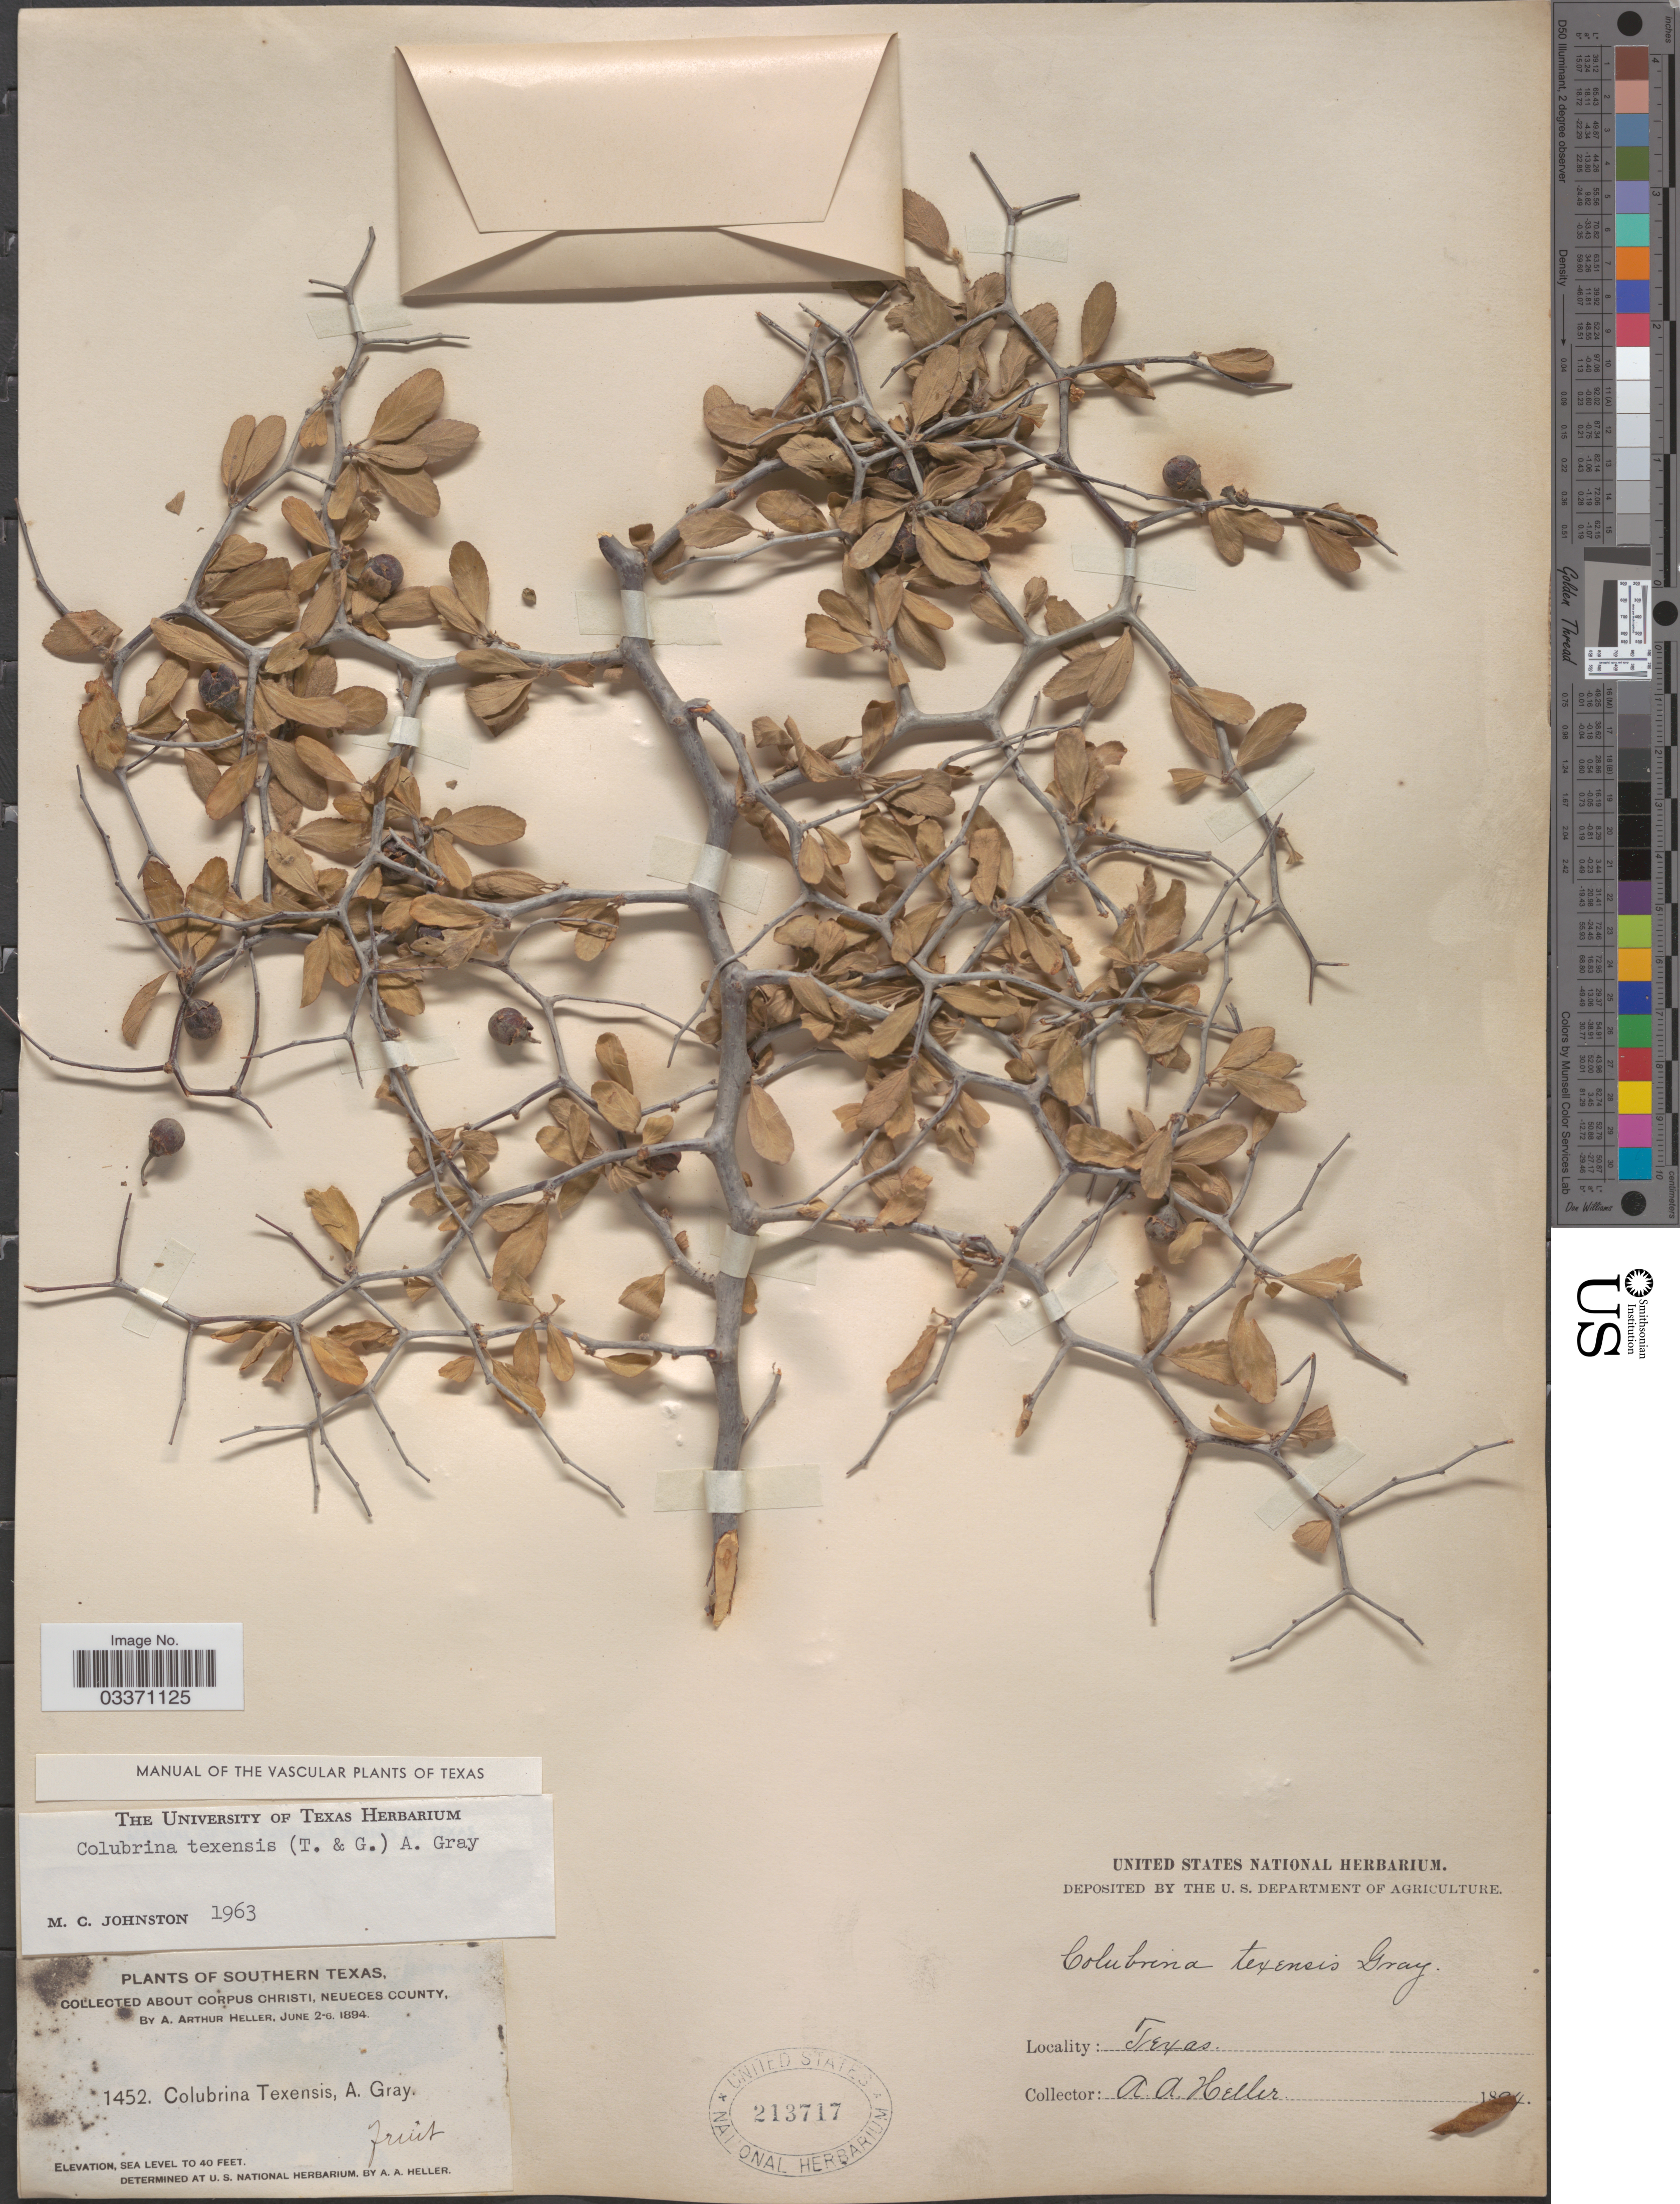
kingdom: Plantae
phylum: Tracheophyta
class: Magnoliopsida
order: Rosales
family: Rhamnaceae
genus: Colubrina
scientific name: Colubrina texensis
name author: (Torr. & A. Gray) A. Gray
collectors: A. A. Heller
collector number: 1452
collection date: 1894-06-02/1894-06-06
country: United States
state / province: Texas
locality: Southern Texas, About Corpus Christi, Neueces County.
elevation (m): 0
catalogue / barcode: US 231717